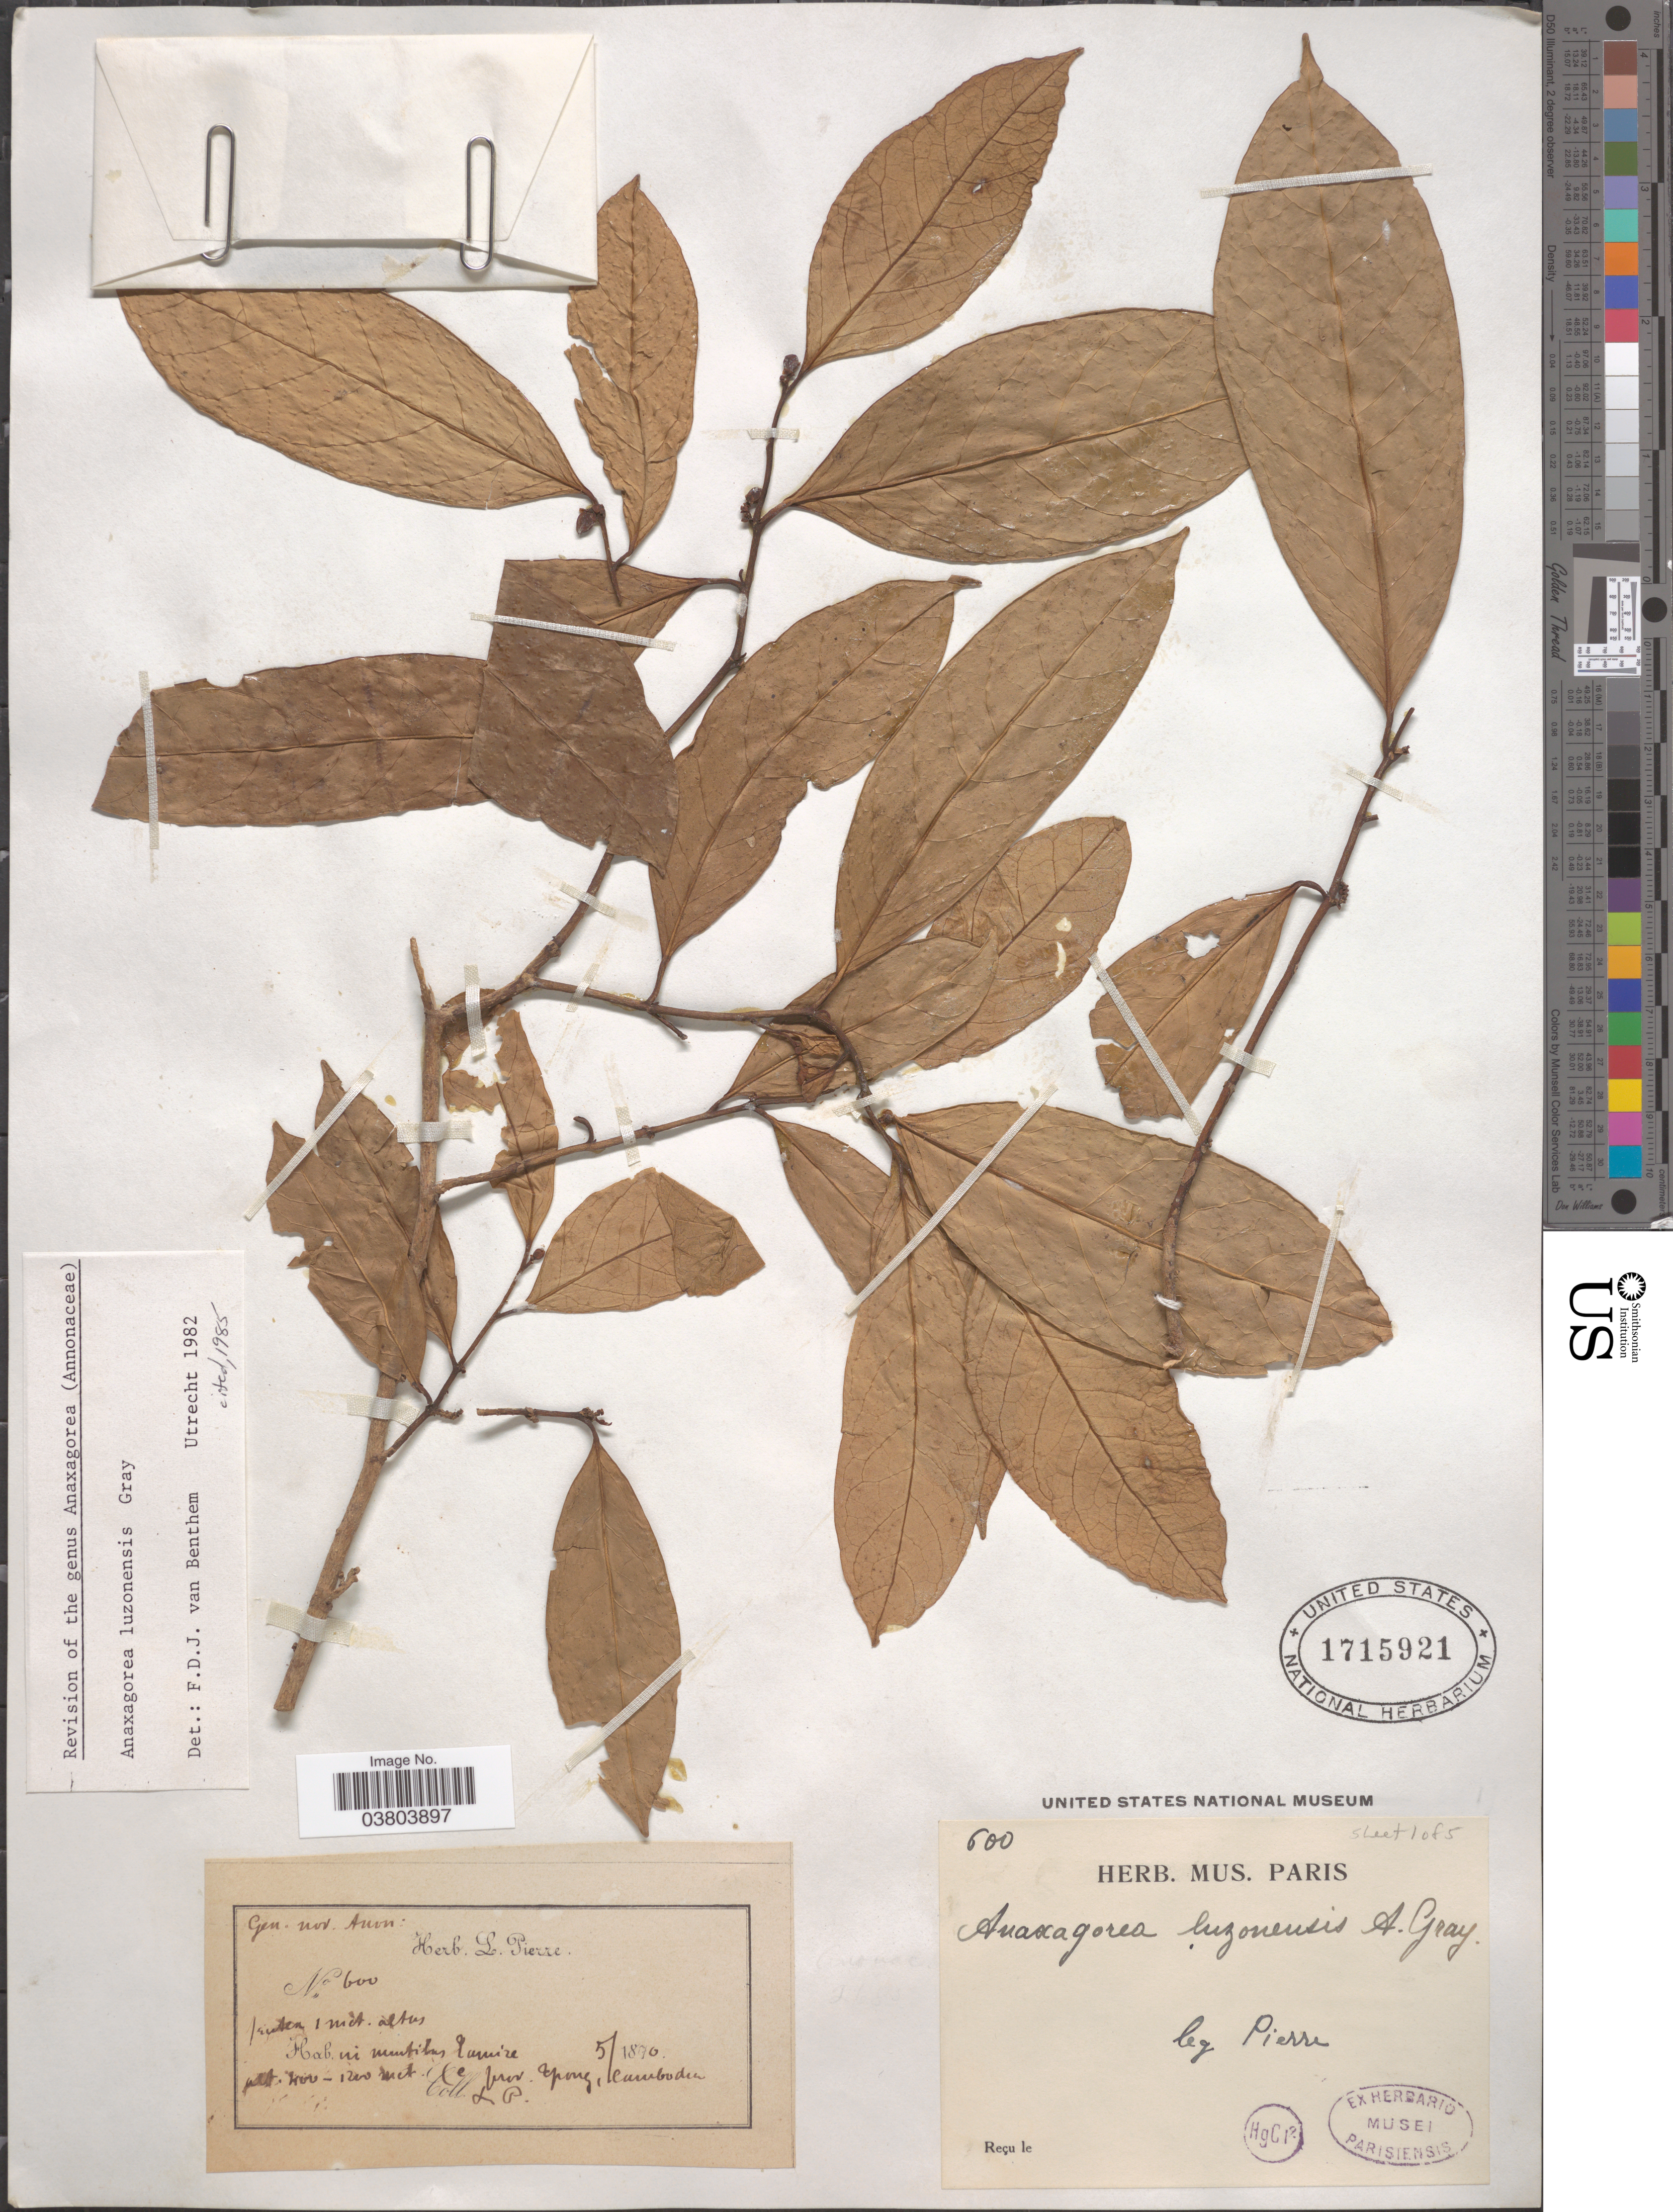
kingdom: Plantae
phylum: Tracheophyta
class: Magnoliopsida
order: Magnoliales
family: Annonaceae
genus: Anaxagorea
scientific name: Anaxagorea luzonensis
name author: A. Gray in Wilkes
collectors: L. Pierre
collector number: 600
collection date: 1870-05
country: Cambodia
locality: In montibus Lamire [interpreted]. Prov. Tpong, Cambodia.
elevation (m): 400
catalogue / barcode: US 1715921